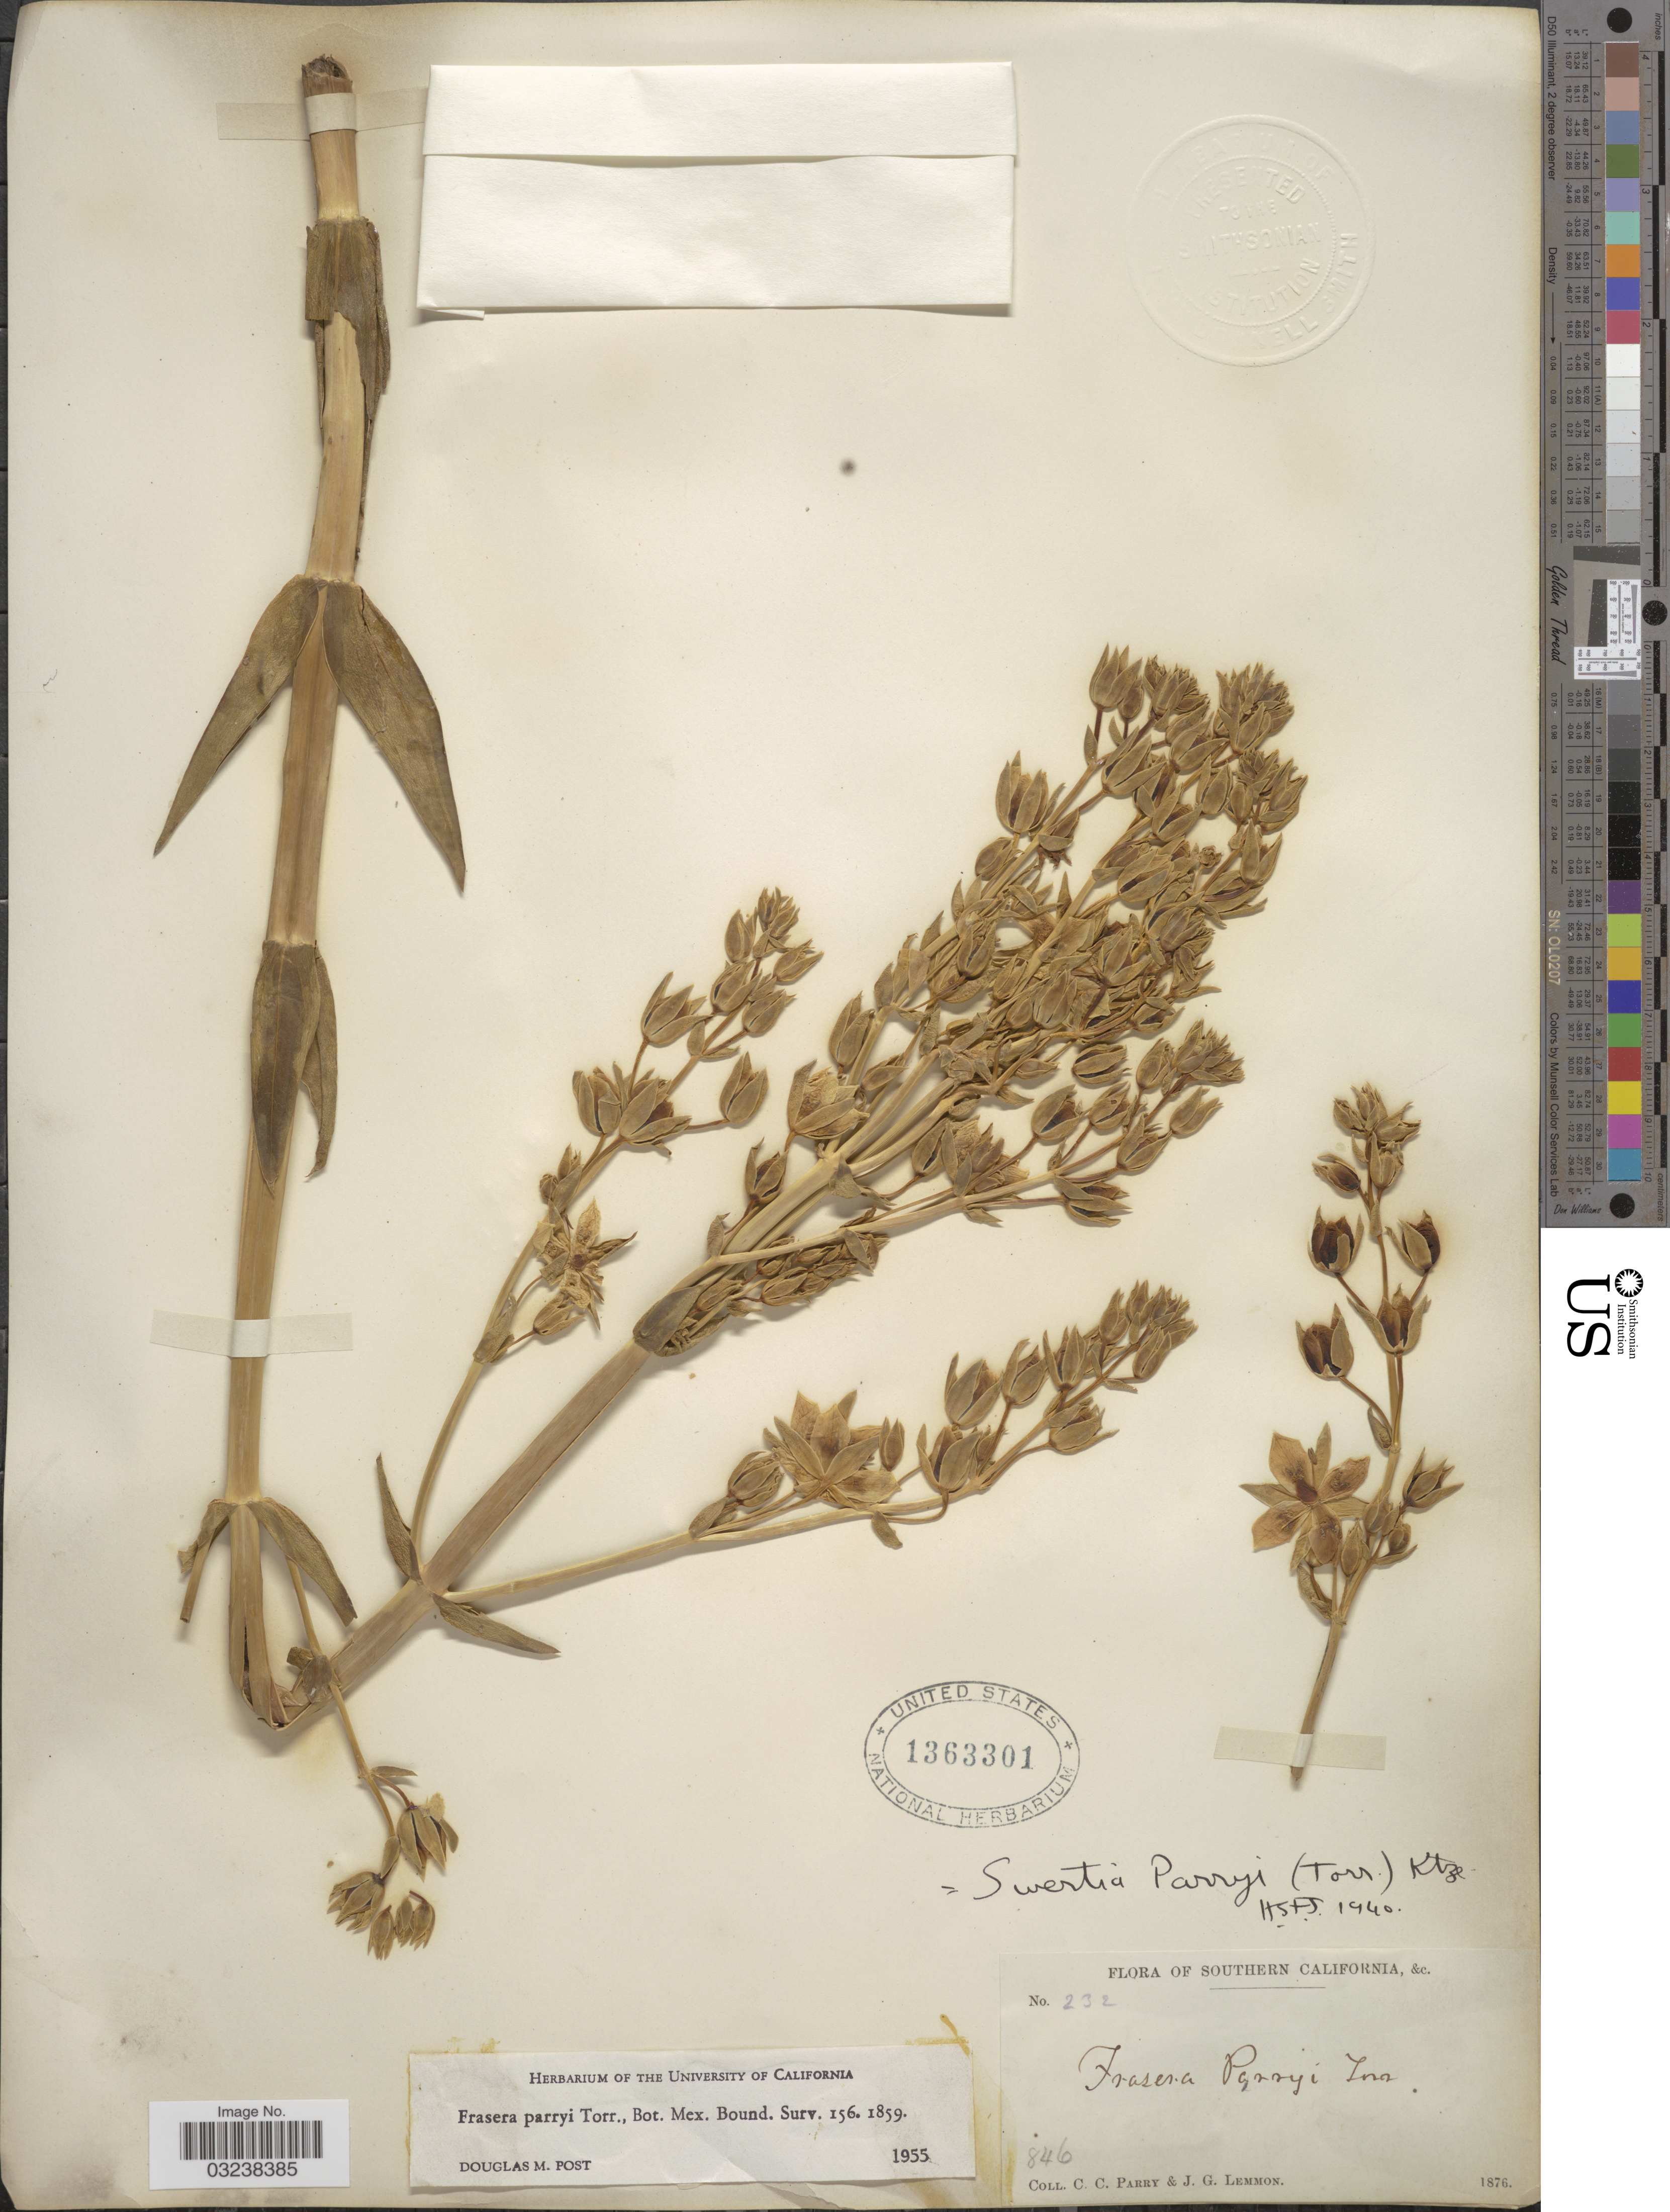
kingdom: Plantae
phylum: Tracheophyta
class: Magnoliopsida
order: Gentianales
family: Gentianaceae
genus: Swertia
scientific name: Swertia parryi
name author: (Torr.) Kuntze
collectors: C. C. Parry & J. Lemmon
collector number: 232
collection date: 1876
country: United States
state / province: California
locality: Southern California, &c.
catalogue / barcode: US 1363301